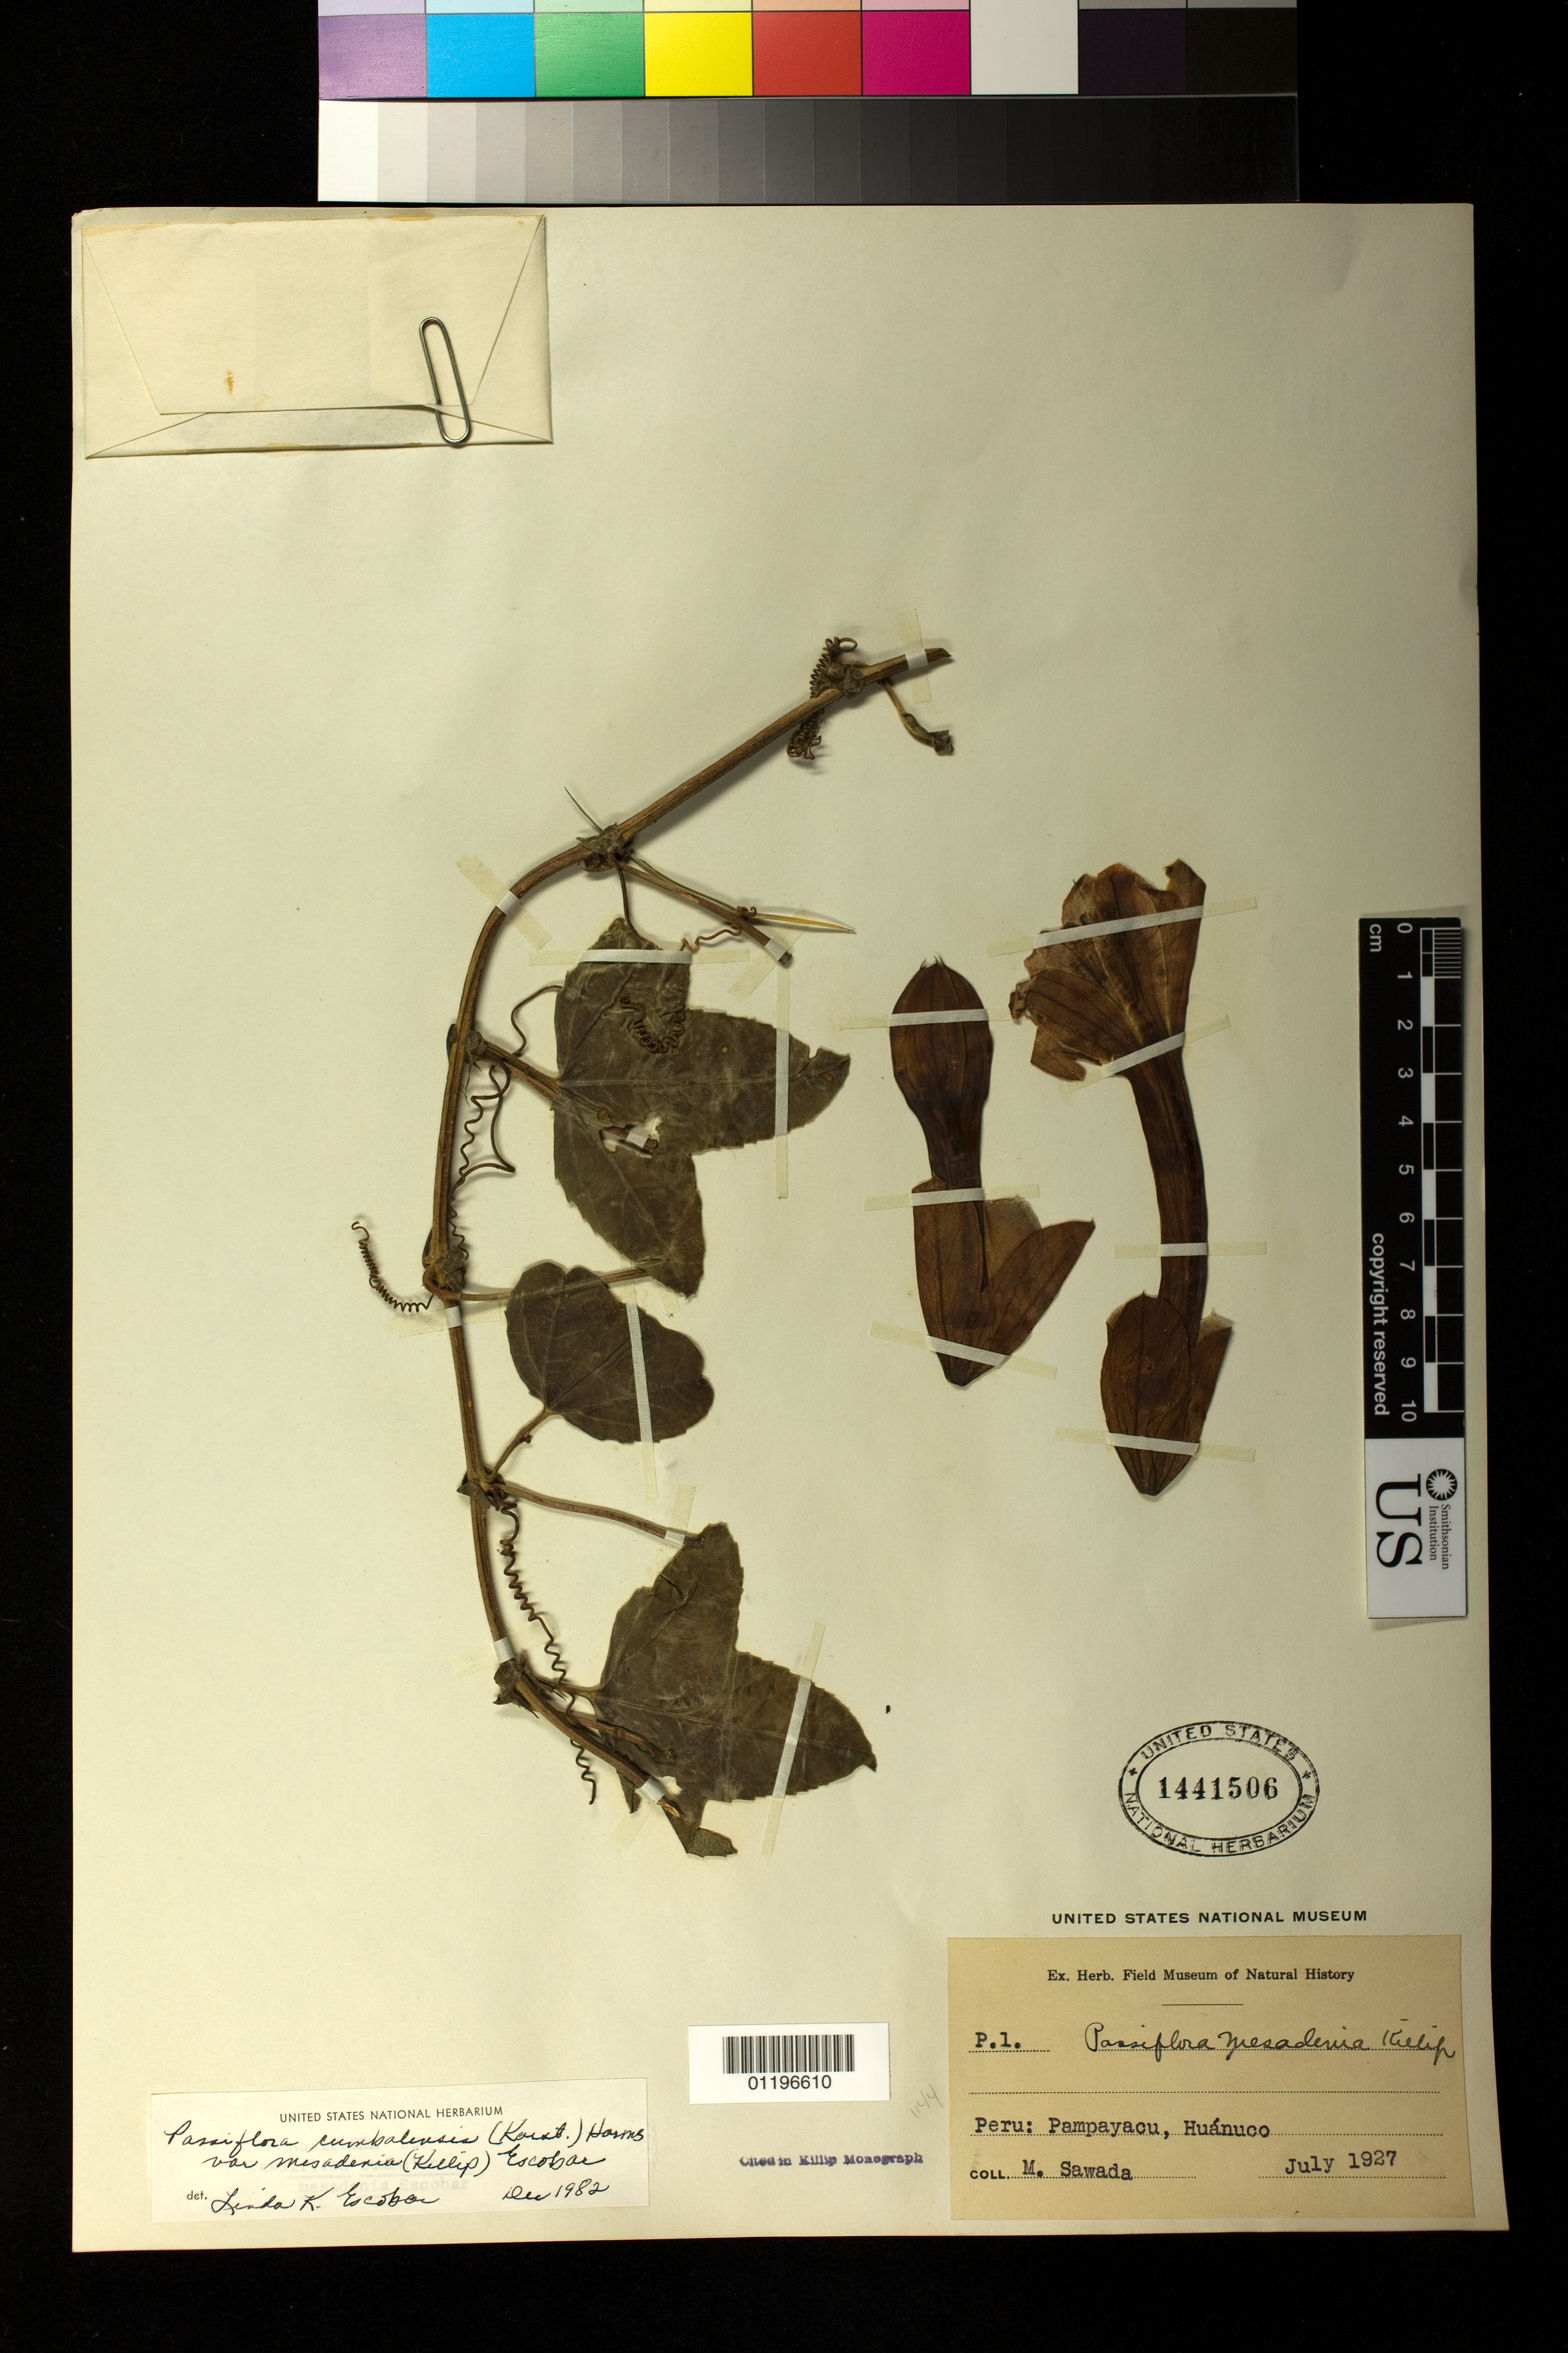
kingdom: Plantae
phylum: Tracheophyta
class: Magnoliopsida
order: Malpighiales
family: Passifloraceae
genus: Passiflora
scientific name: Passiflora cumbalensis var. mesadenia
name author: (Killip) L.K. Escobar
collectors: M. Sawada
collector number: P. 1.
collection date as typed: Jul 1927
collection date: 1927-07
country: Peru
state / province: Huánuco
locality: Pampayacu, Huanuco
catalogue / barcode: US 1441506